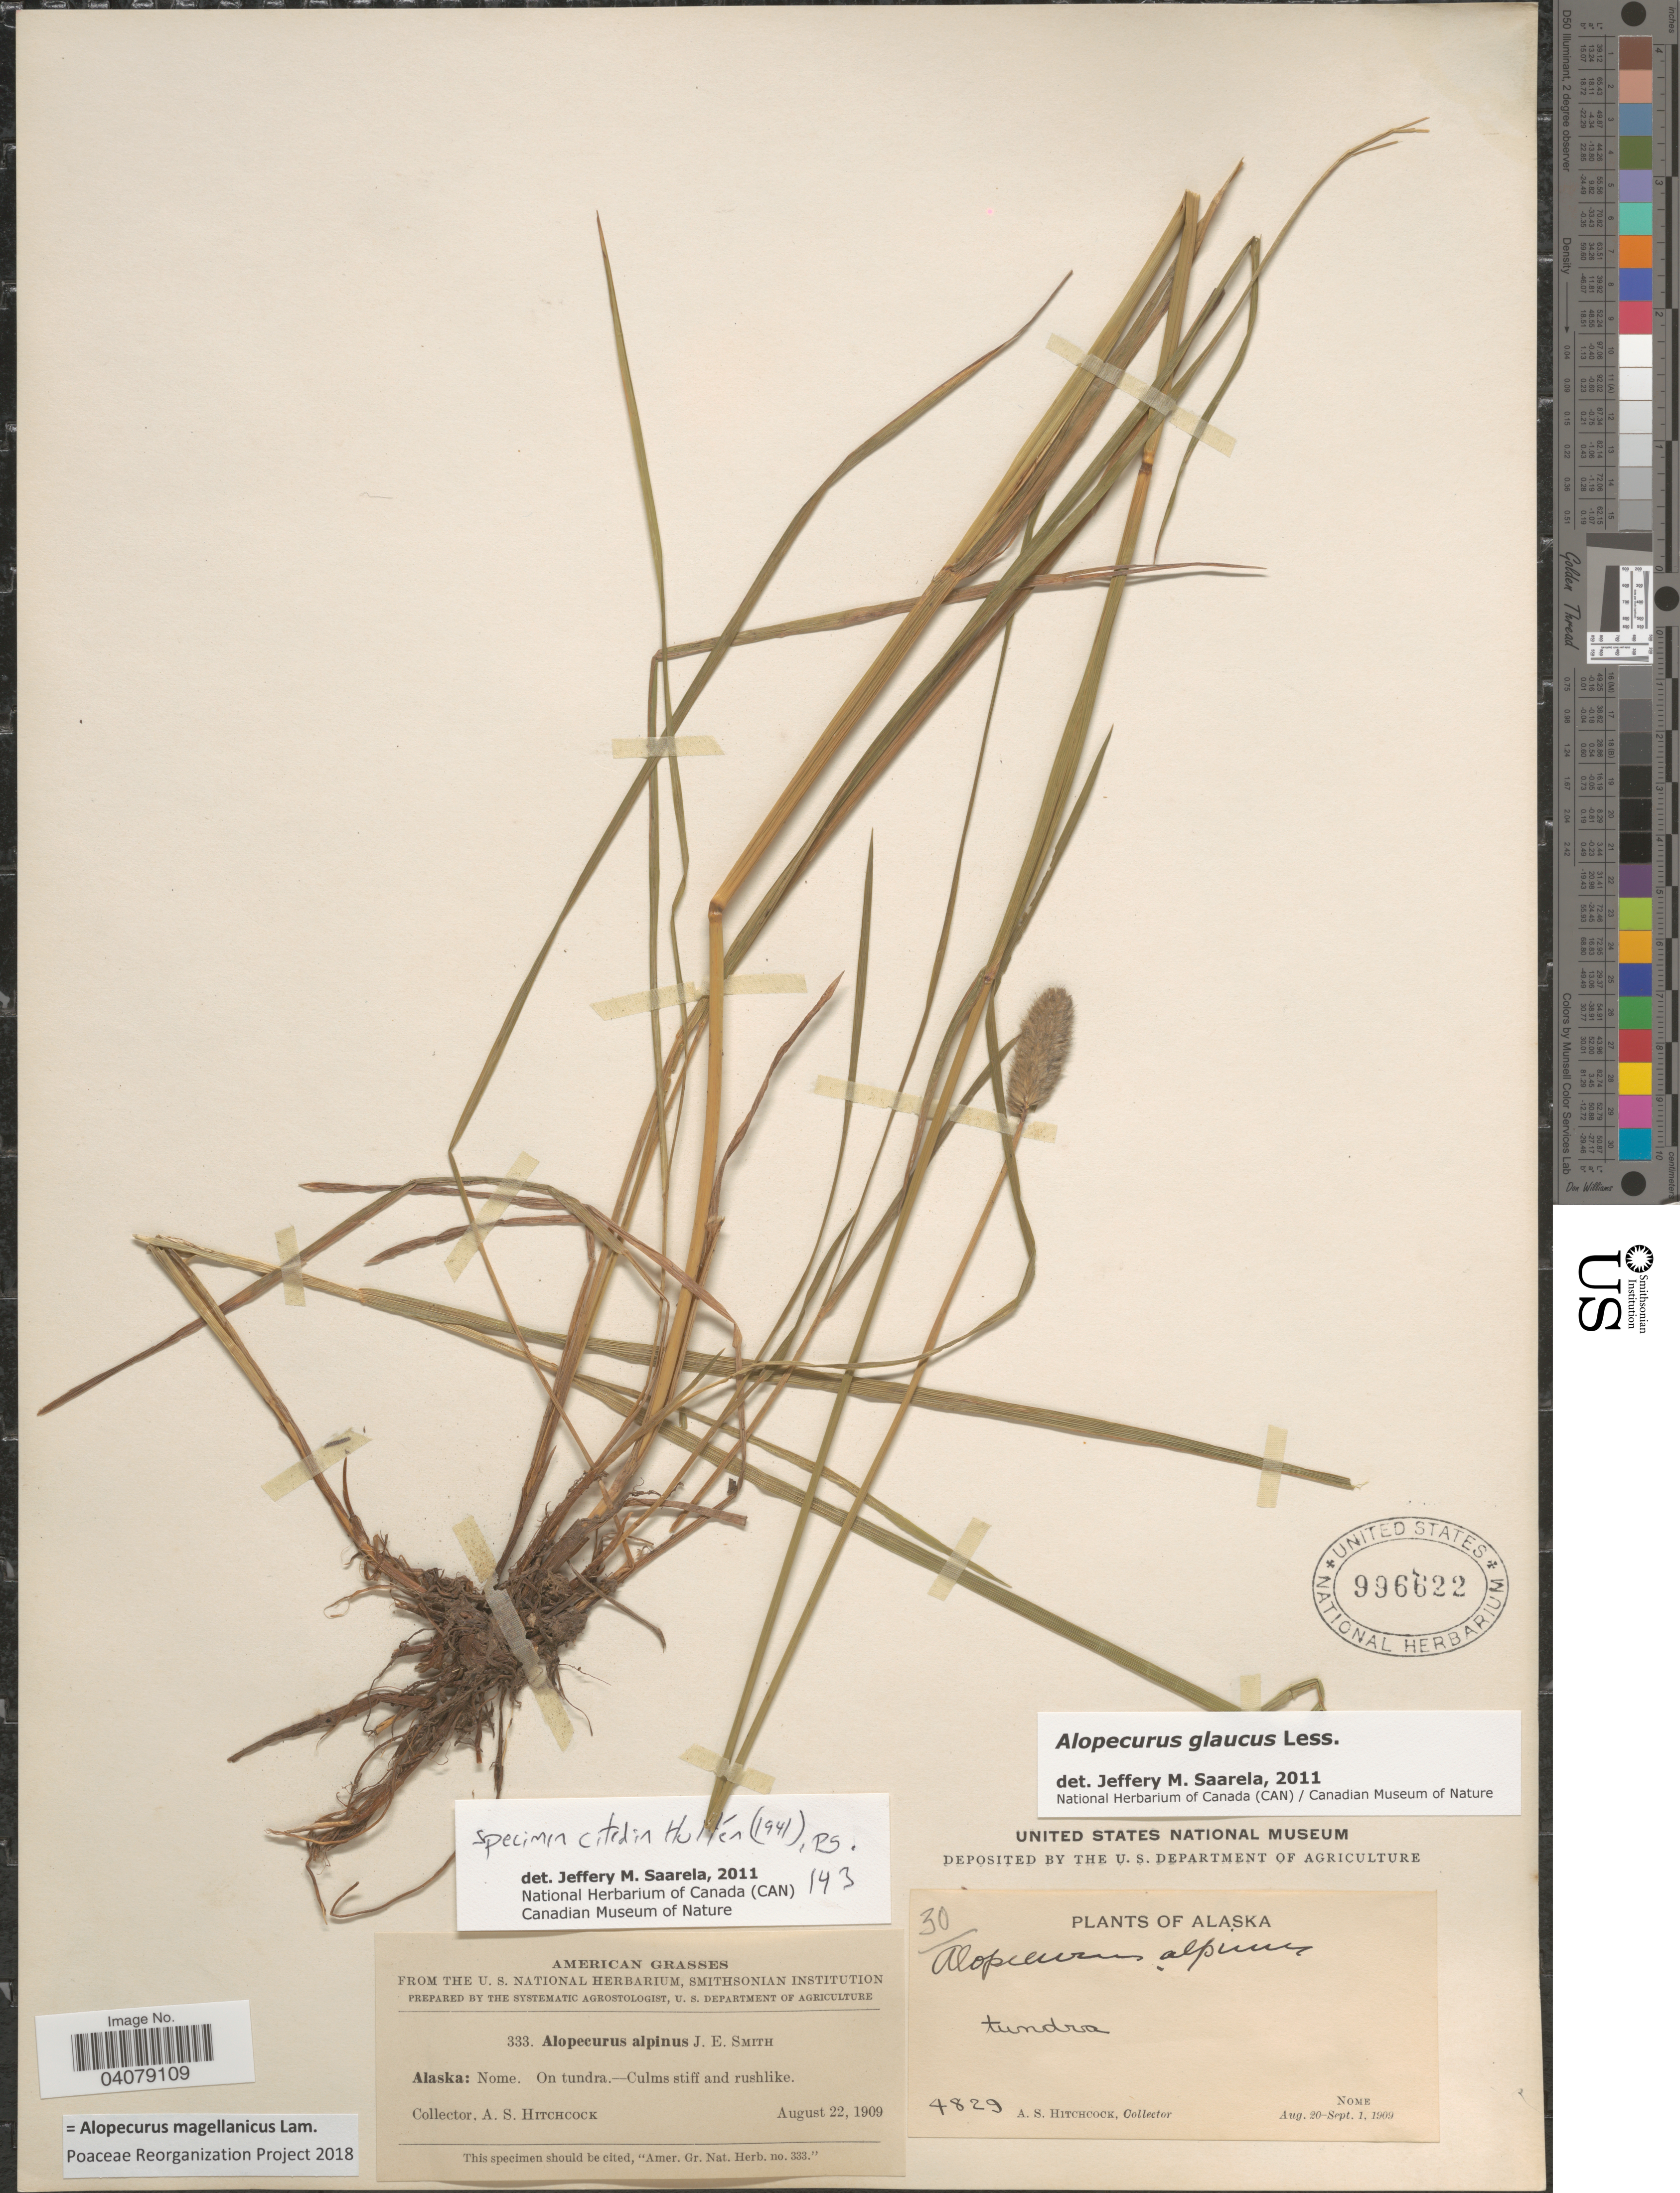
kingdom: Plantae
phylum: Tracheophyta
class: Liliopsida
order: Poales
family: Poaceae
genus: Alopecurus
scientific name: Alopecurus magellanicus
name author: Lam.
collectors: A. S. Hitchcock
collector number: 4829/333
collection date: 1909-08-22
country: United States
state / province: Alaska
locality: Nome. On tundra.-Culms stiff and rushlike.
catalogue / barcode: US 996622